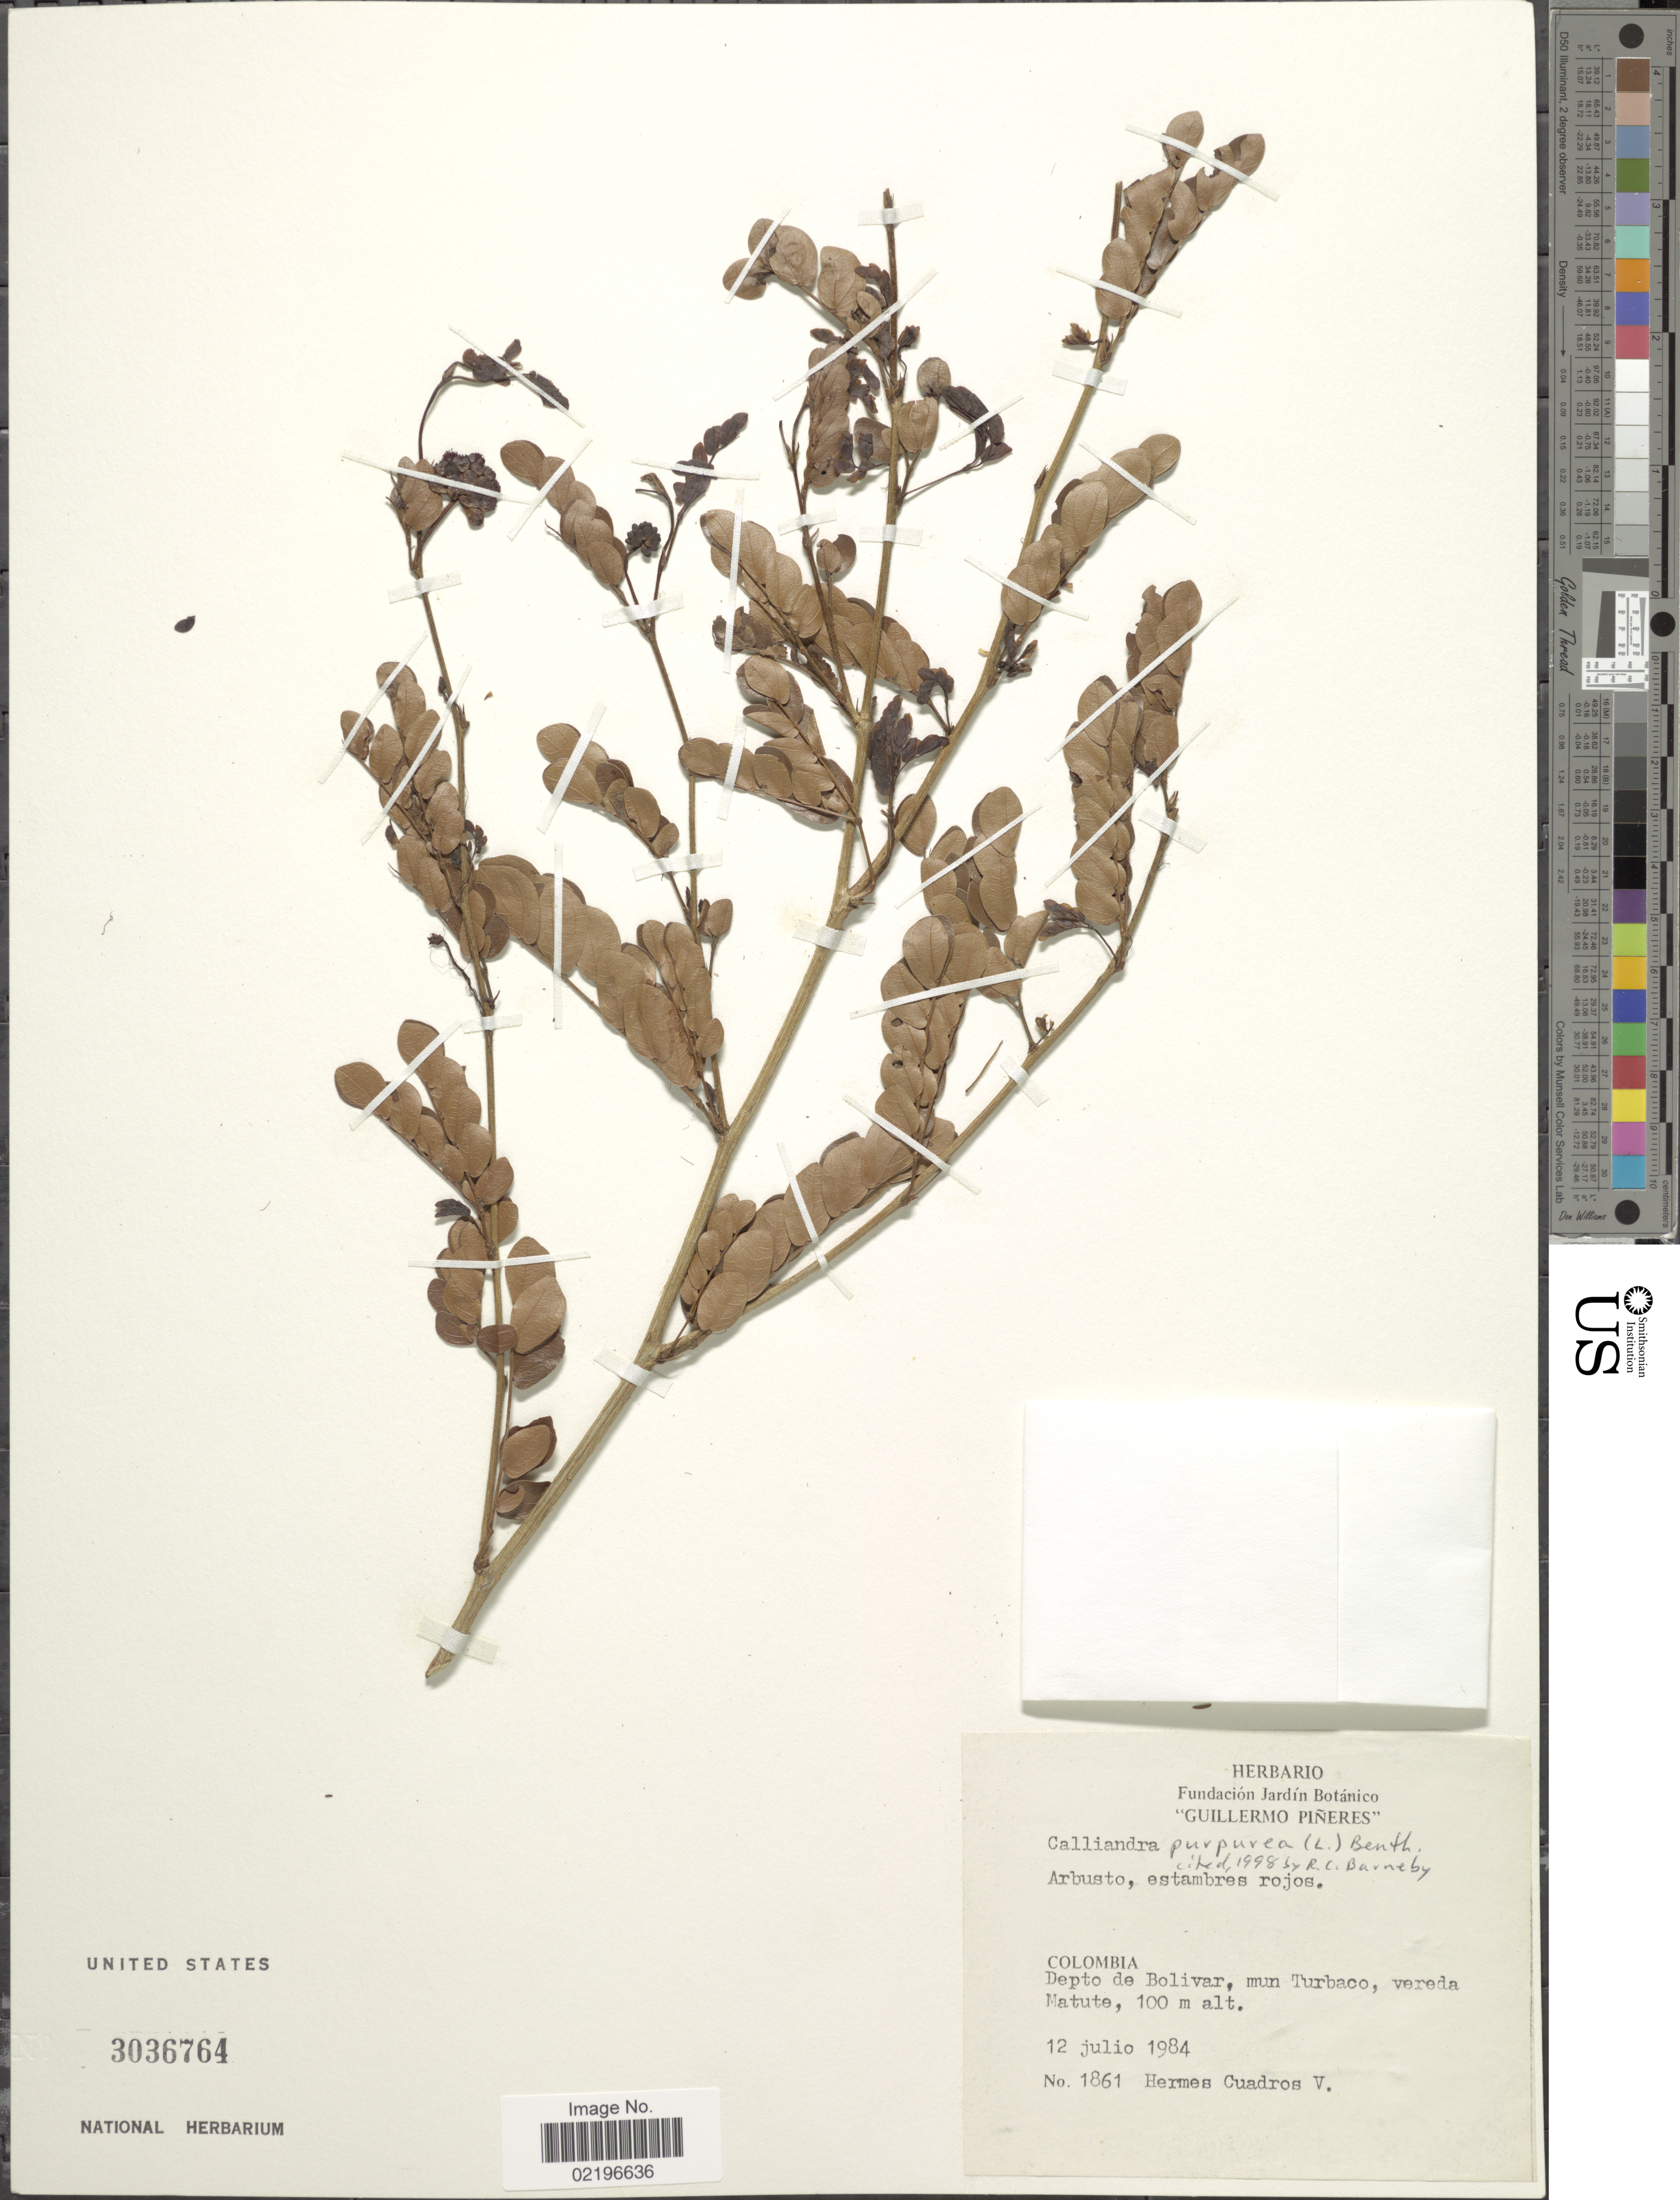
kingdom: Plantae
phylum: Tracheophyta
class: Magnoliopsida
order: Fabales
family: Fabaceae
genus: Calliandra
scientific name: Calliandra purpurea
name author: (L.) Benth.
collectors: H. Cuadros V.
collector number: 1861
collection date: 1984-07-12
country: Colombia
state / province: Bolívar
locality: Mun Turbaco, vereda Matute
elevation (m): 100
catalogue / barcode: US 3036764